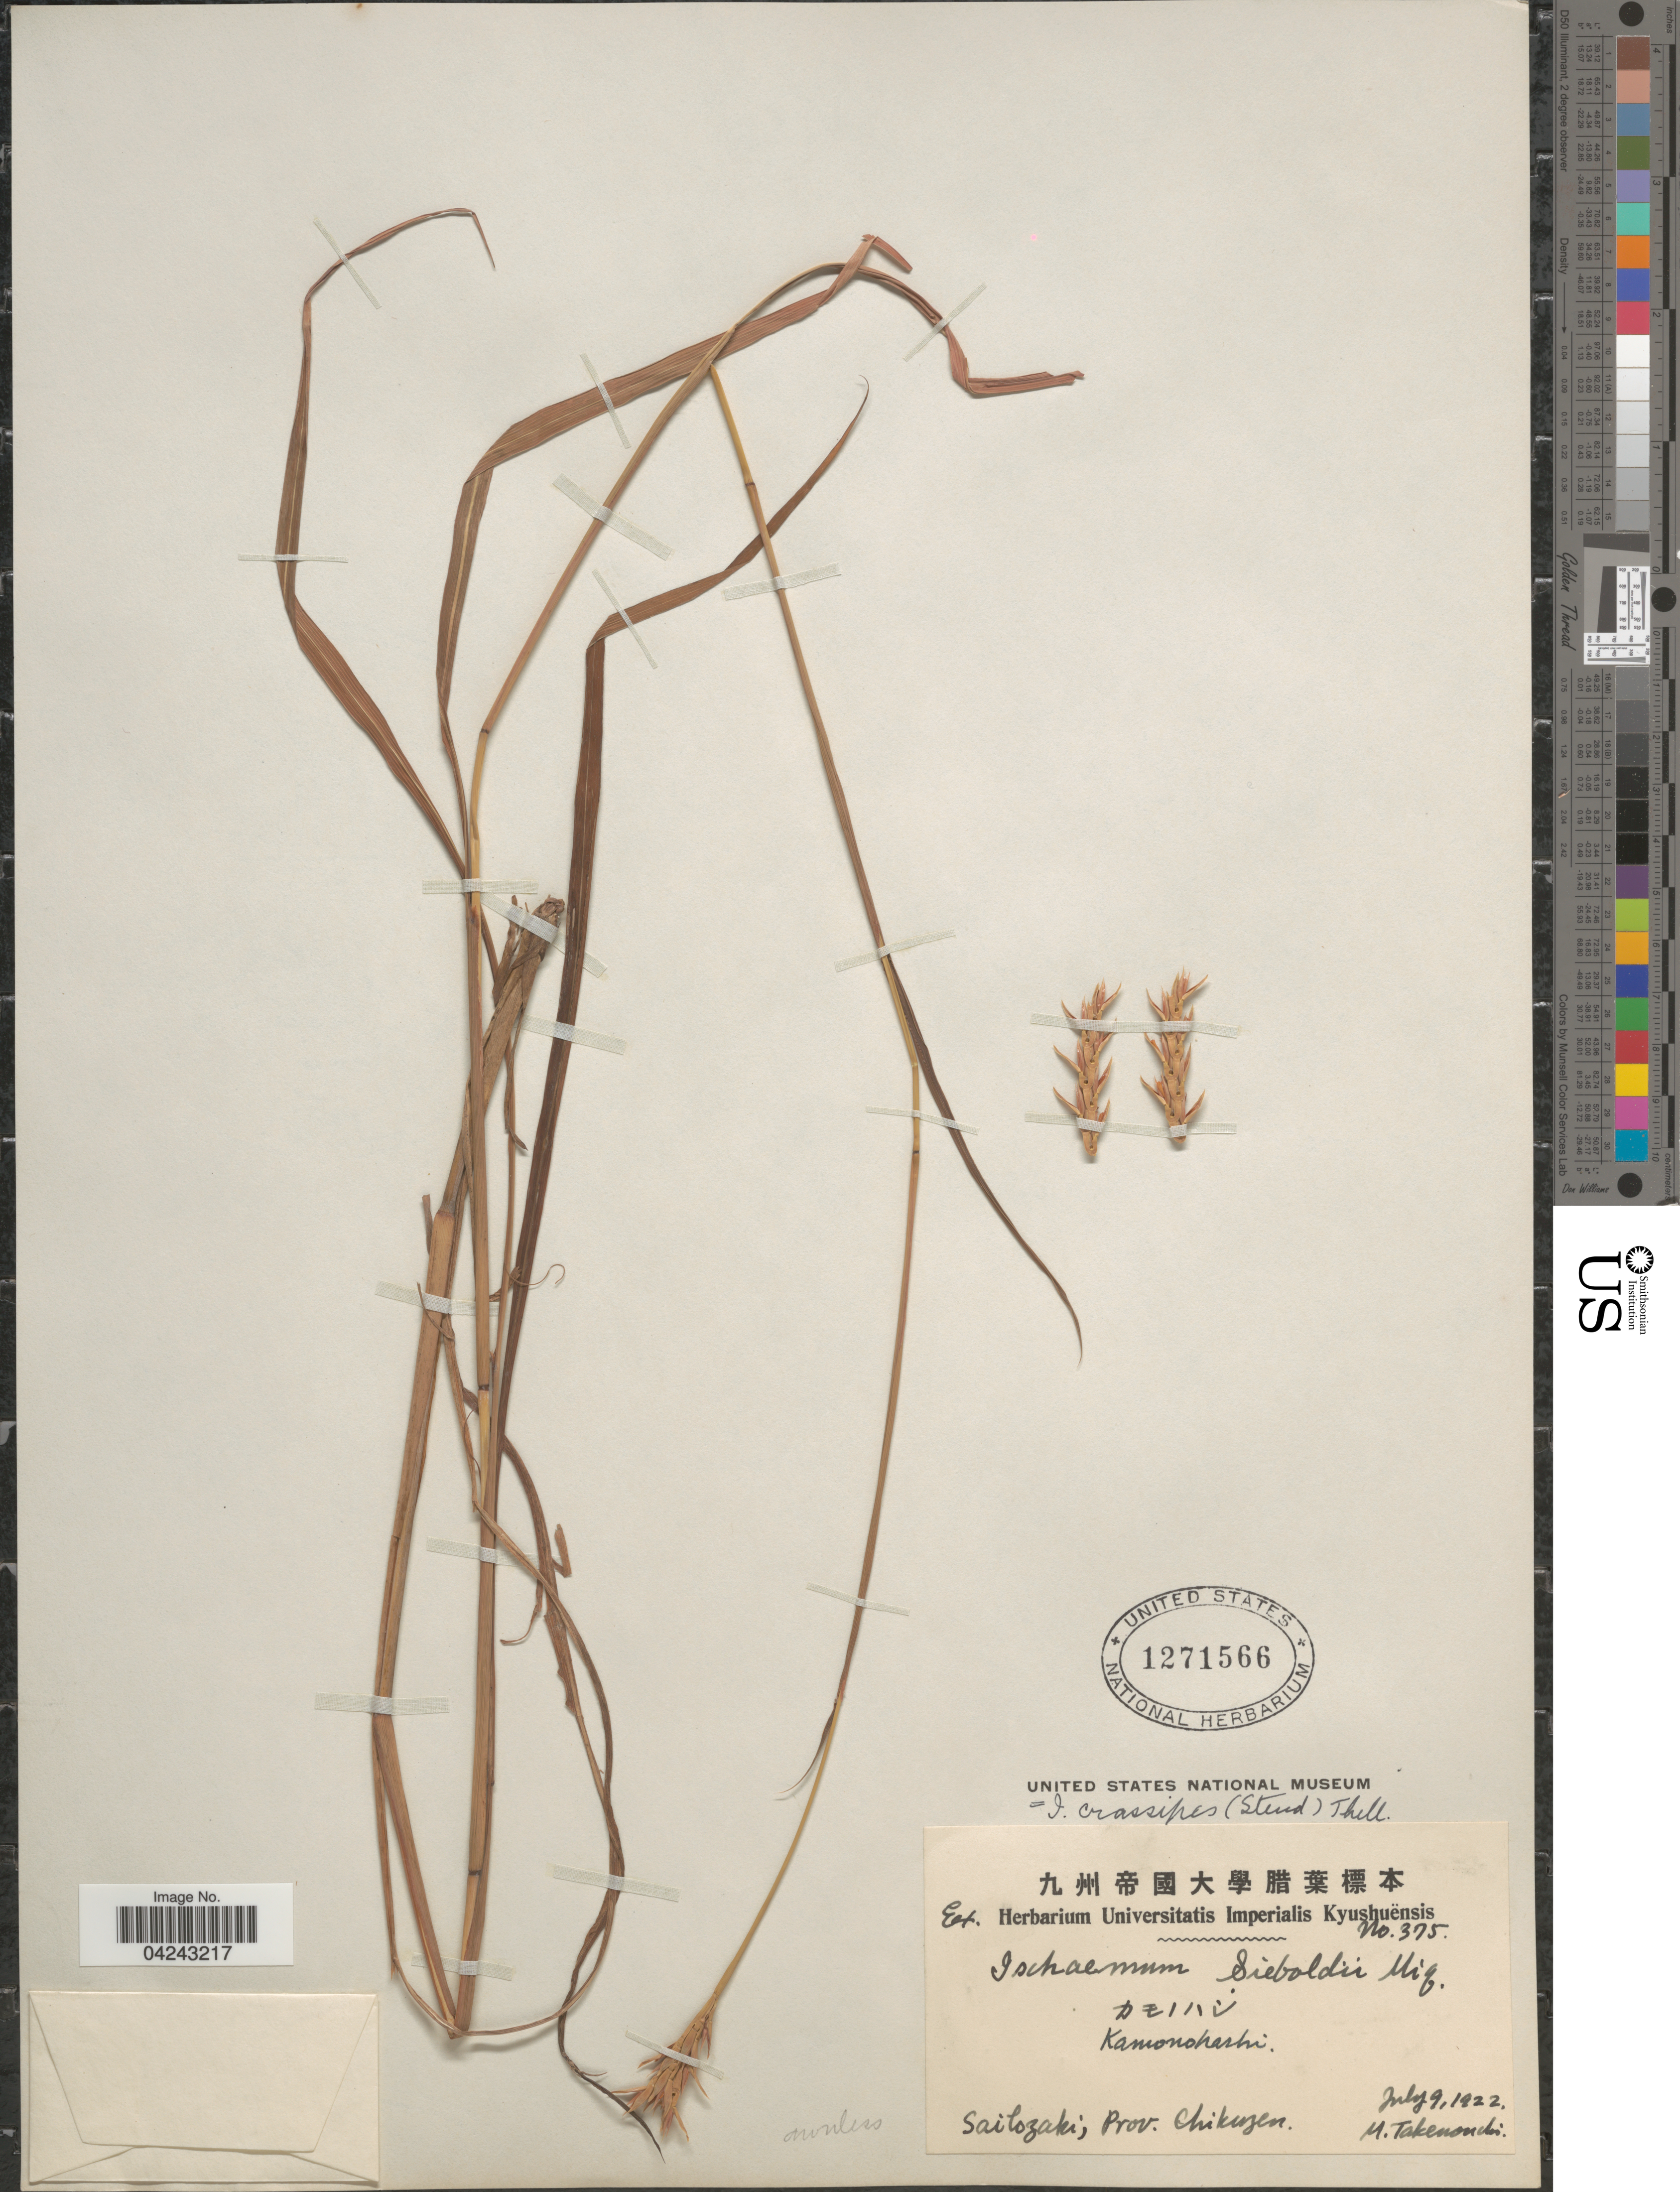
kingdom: Plantae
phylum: Tracheophyta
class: Liliopsida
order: Poales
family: Poaceae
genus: Ischaemum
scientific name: Ischaemum aristatum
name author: L.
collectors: M. Takenouchi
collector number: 375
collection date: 1922-07-09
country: Japan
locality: Sailozaki, Prov. Chikuzen.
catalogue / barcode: US 1271566